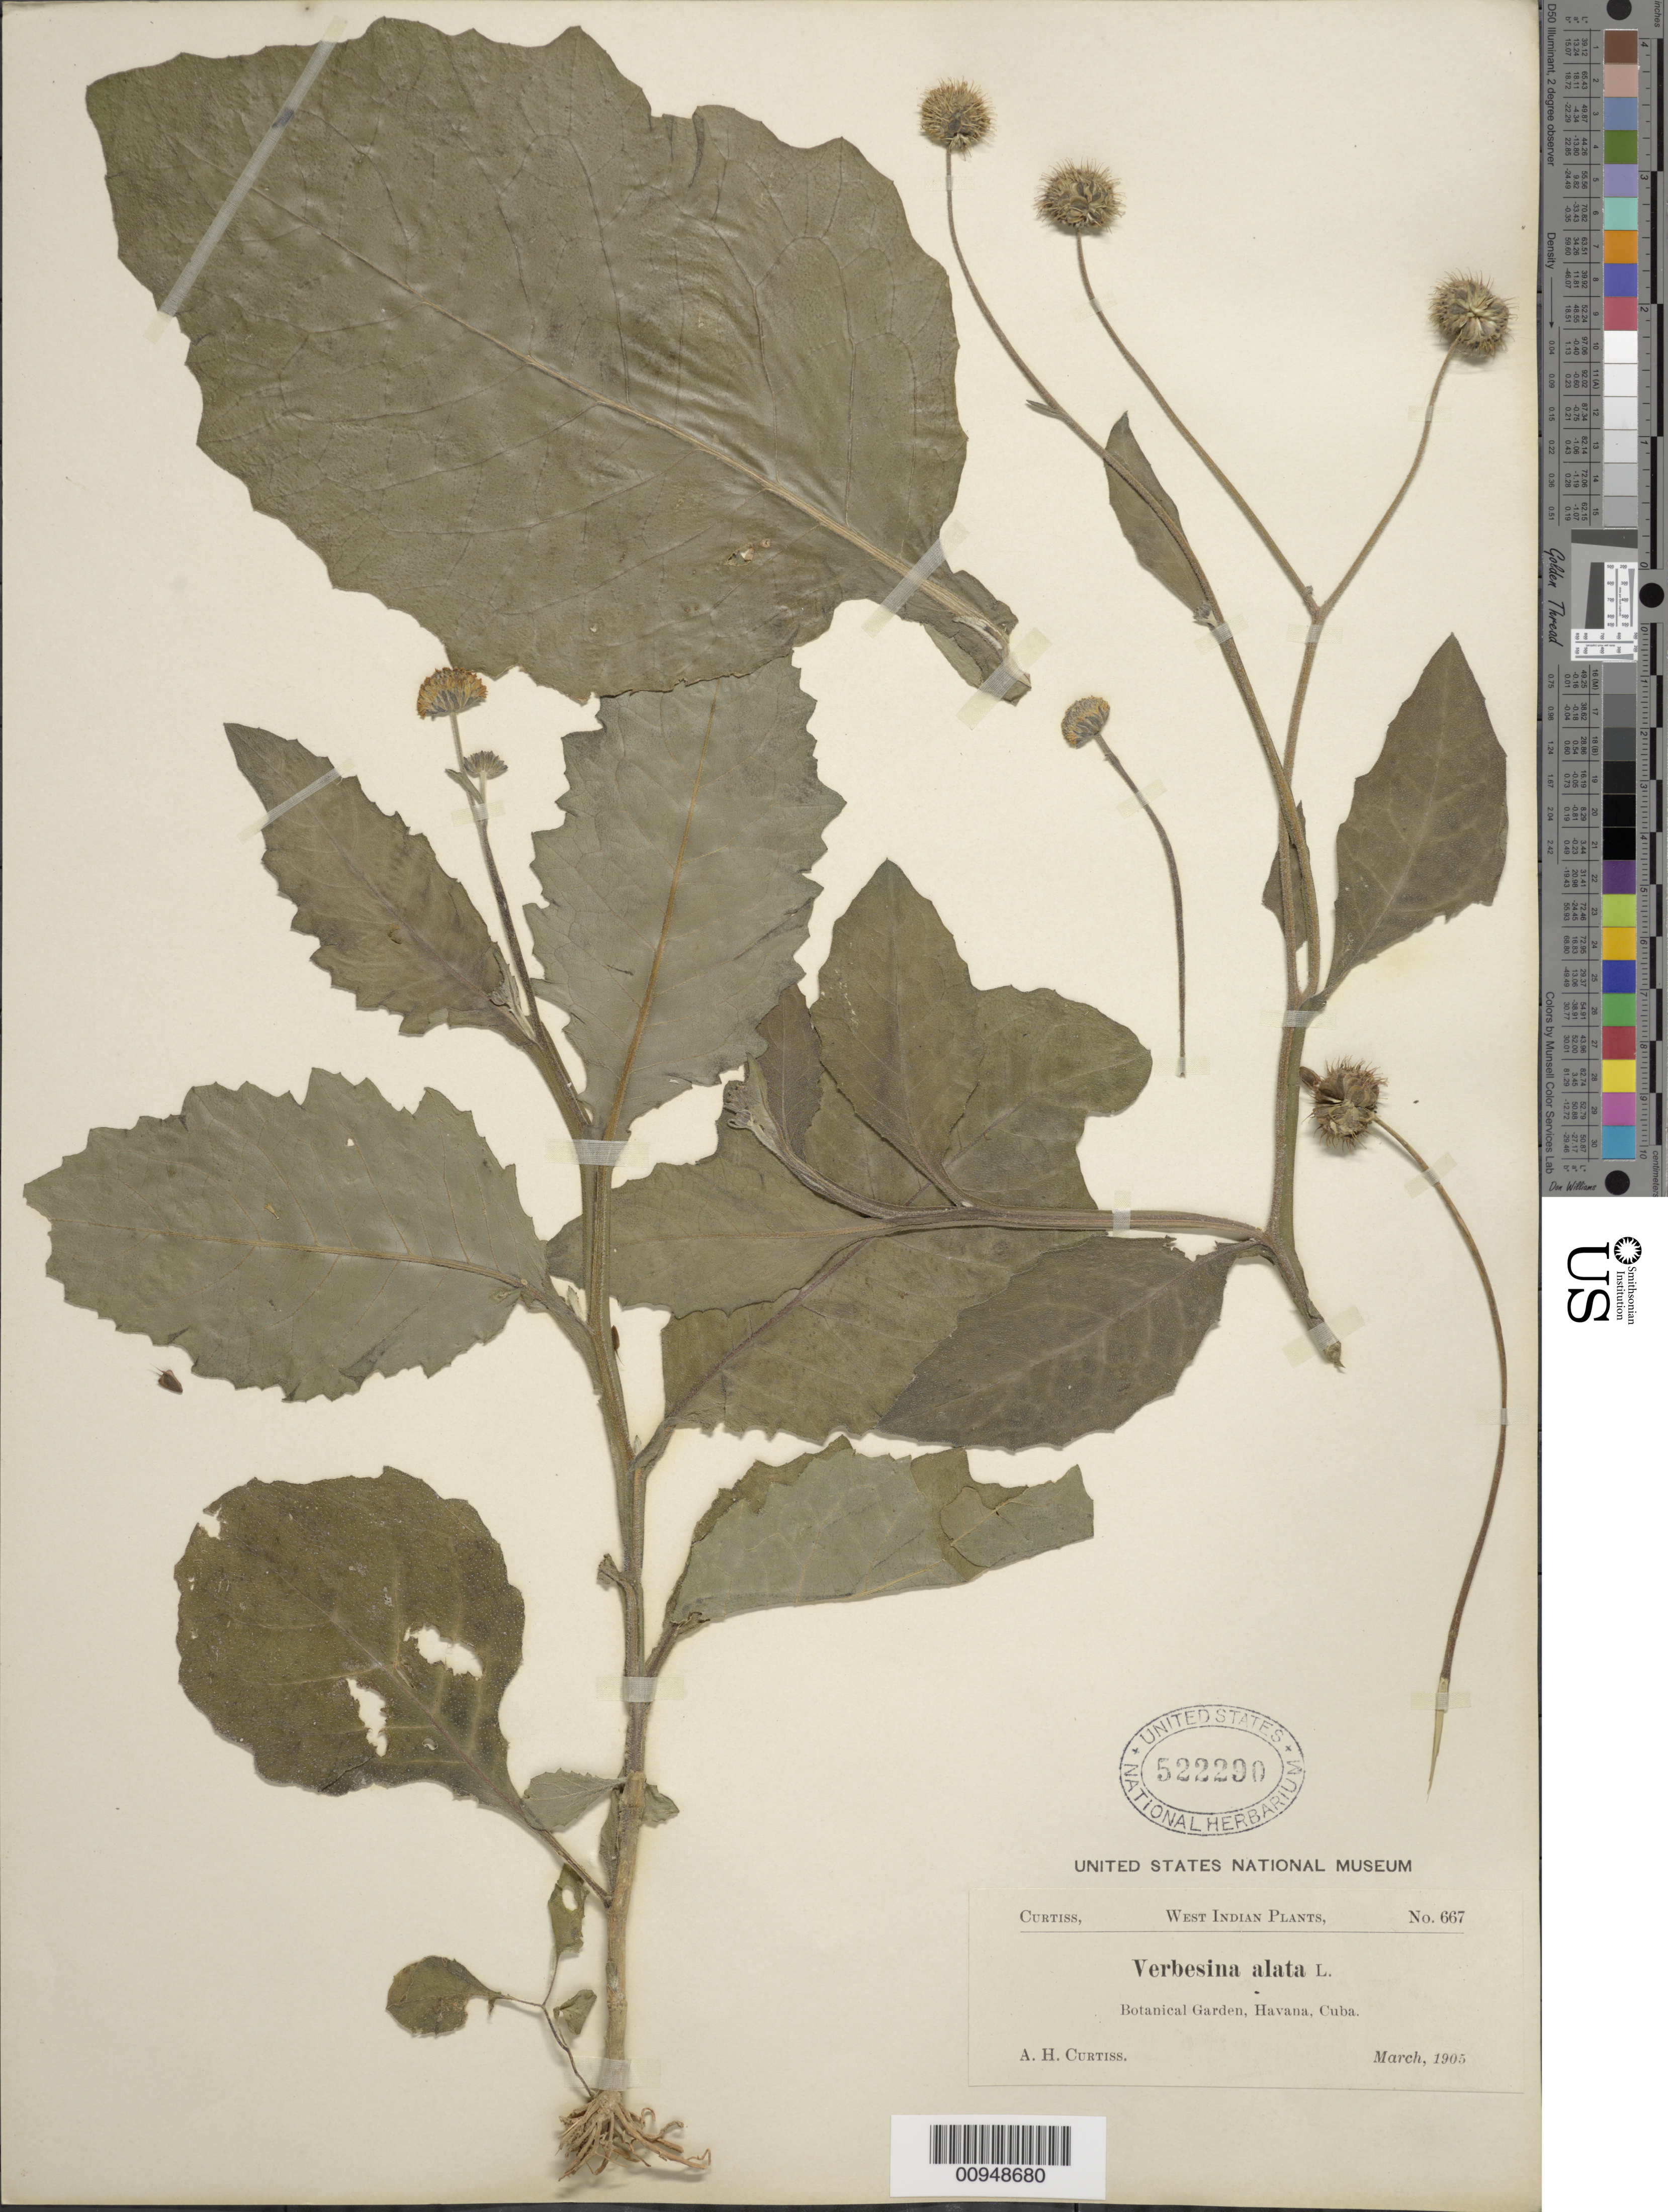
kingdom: Plantae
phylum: Tracheophyta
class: Magnoliopsida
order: Asterales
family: Asteraceae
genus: Verbesina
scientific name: Verbesina alata var. alata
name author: L.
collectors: A. H. Curtiss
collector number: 667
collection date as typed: Mar 1905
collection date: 1905-03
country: Cuba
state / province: La Habana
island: Cuba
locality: Botanical Garden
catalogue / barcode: US 522290